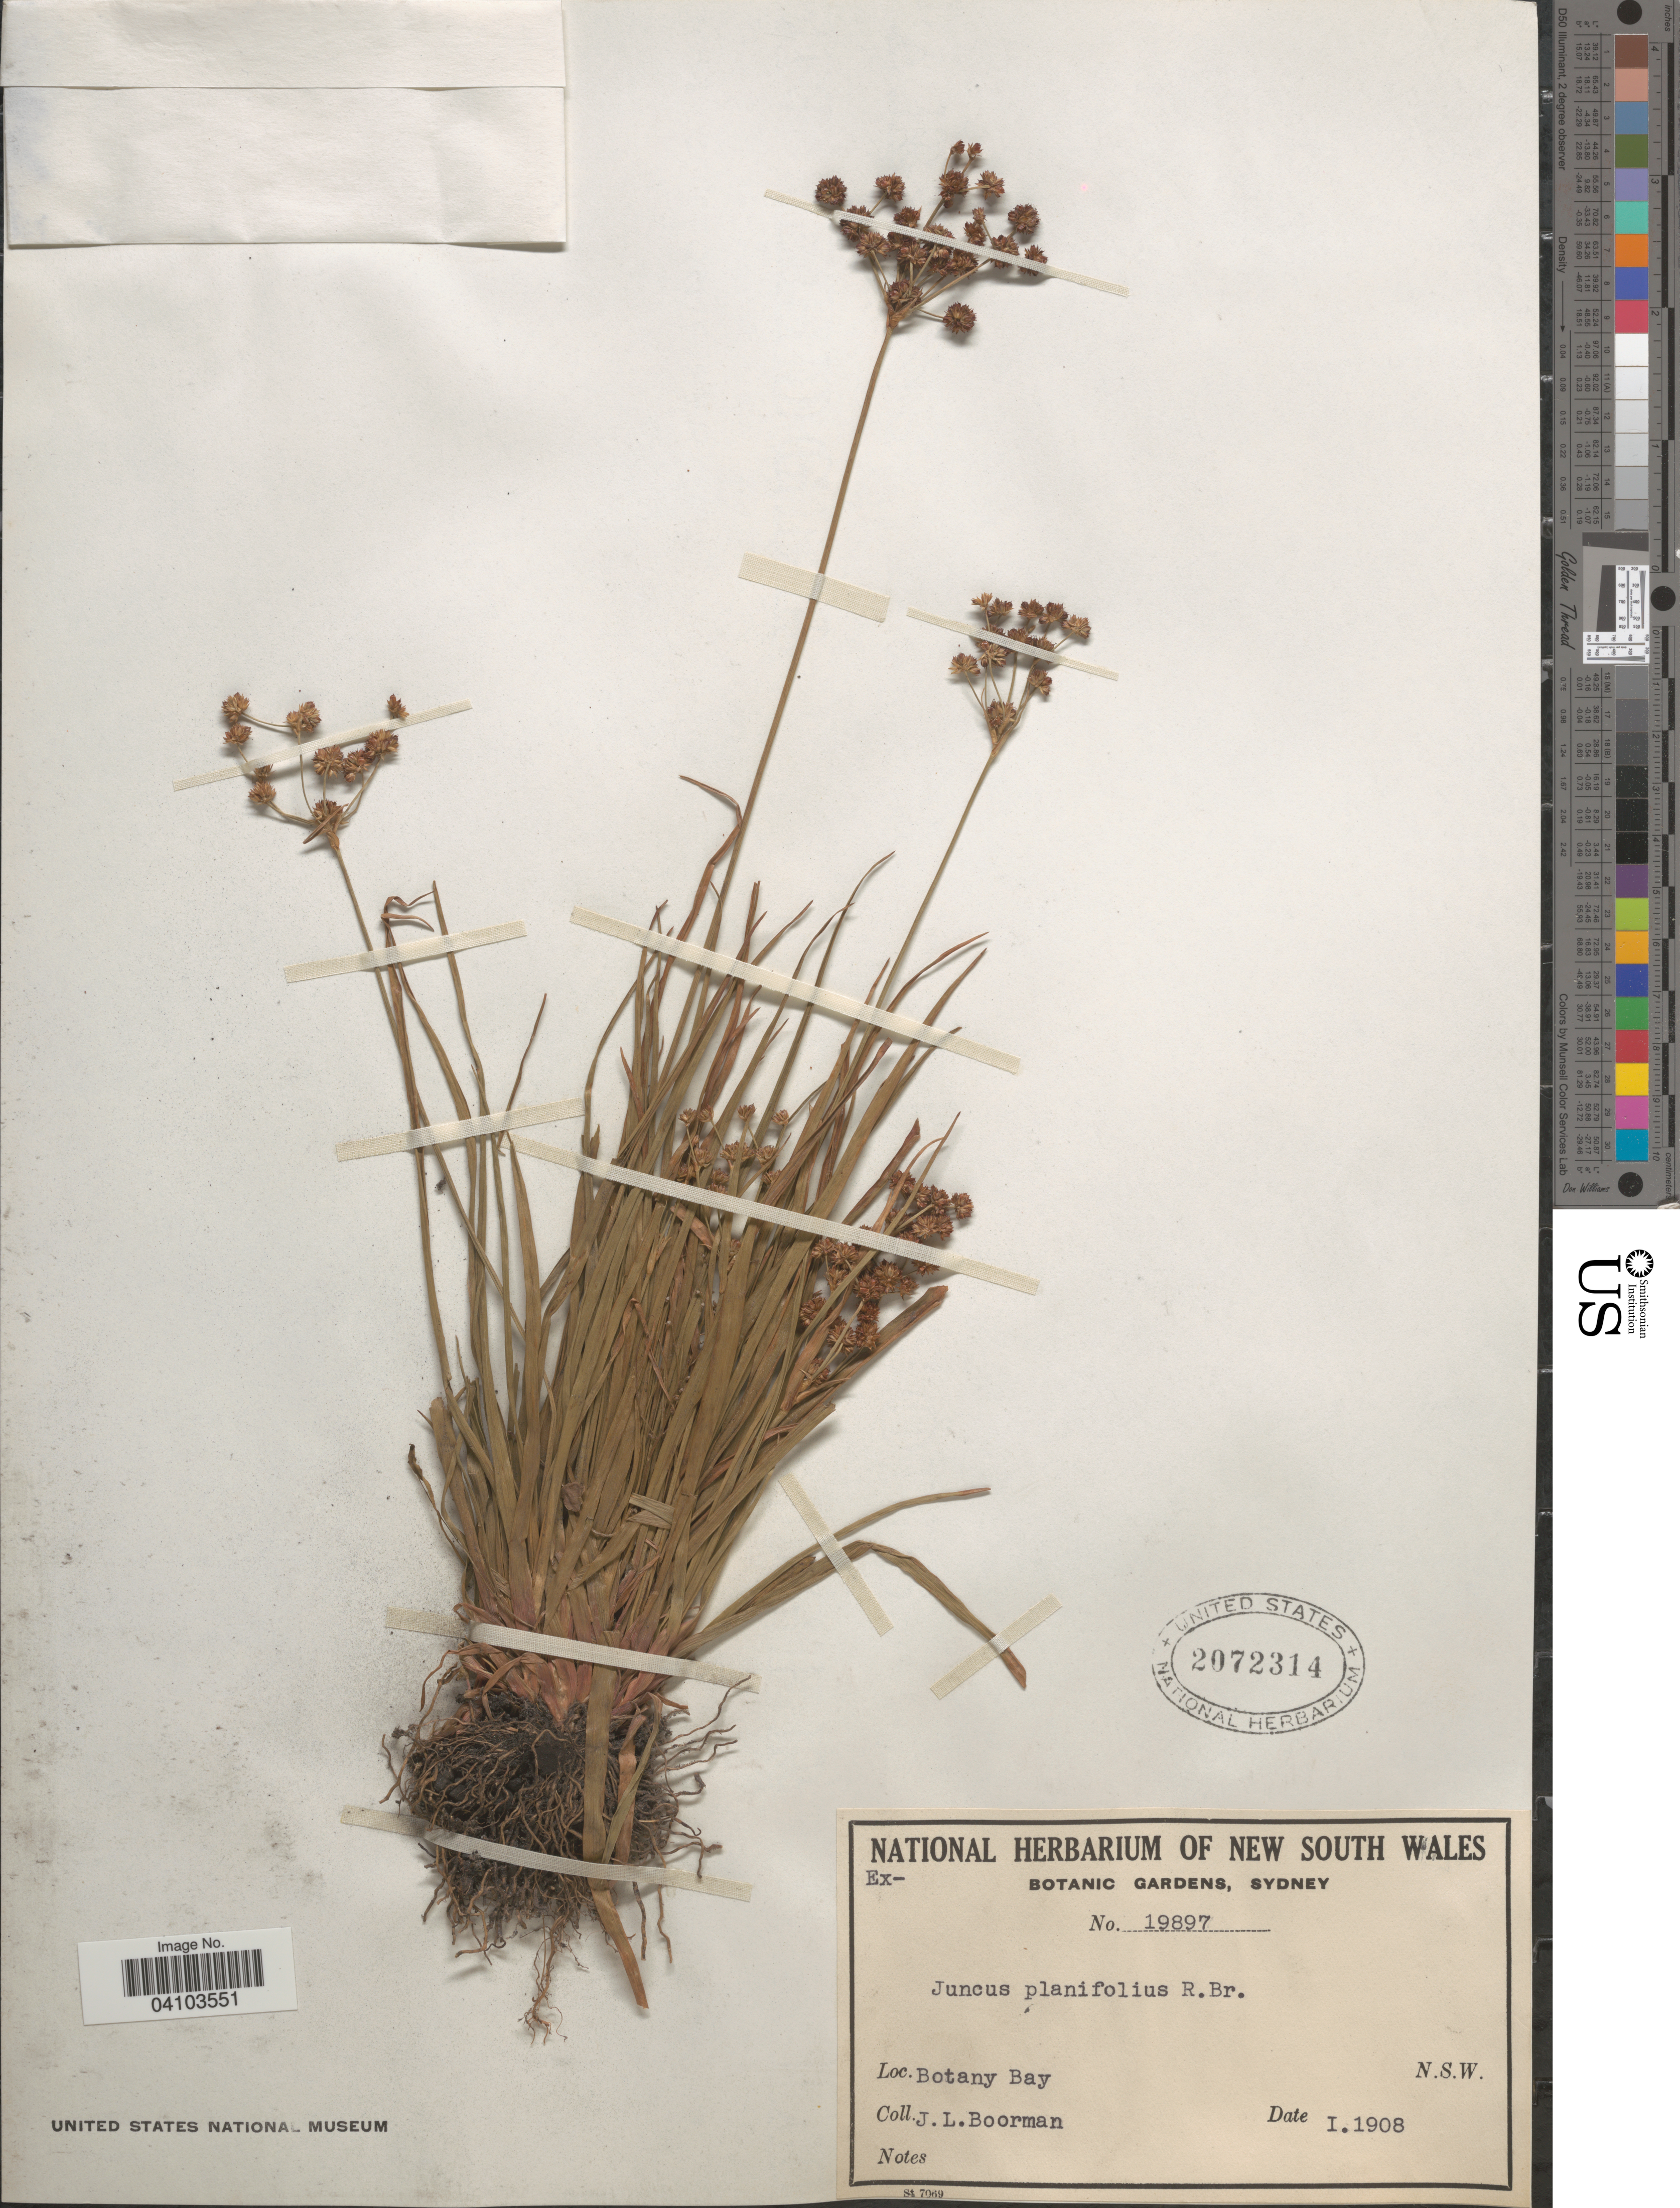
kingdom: Plantae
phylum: Tracheophyta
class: Liliopsida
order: Poales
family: Juncaceae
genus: Juncus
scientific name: Juncus planifolius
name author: R. Br.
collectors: J. Boorman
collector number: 19897?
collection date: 1908-01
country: Australia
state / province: New South Wales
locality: Botany Bay.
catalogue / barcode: US 2072314